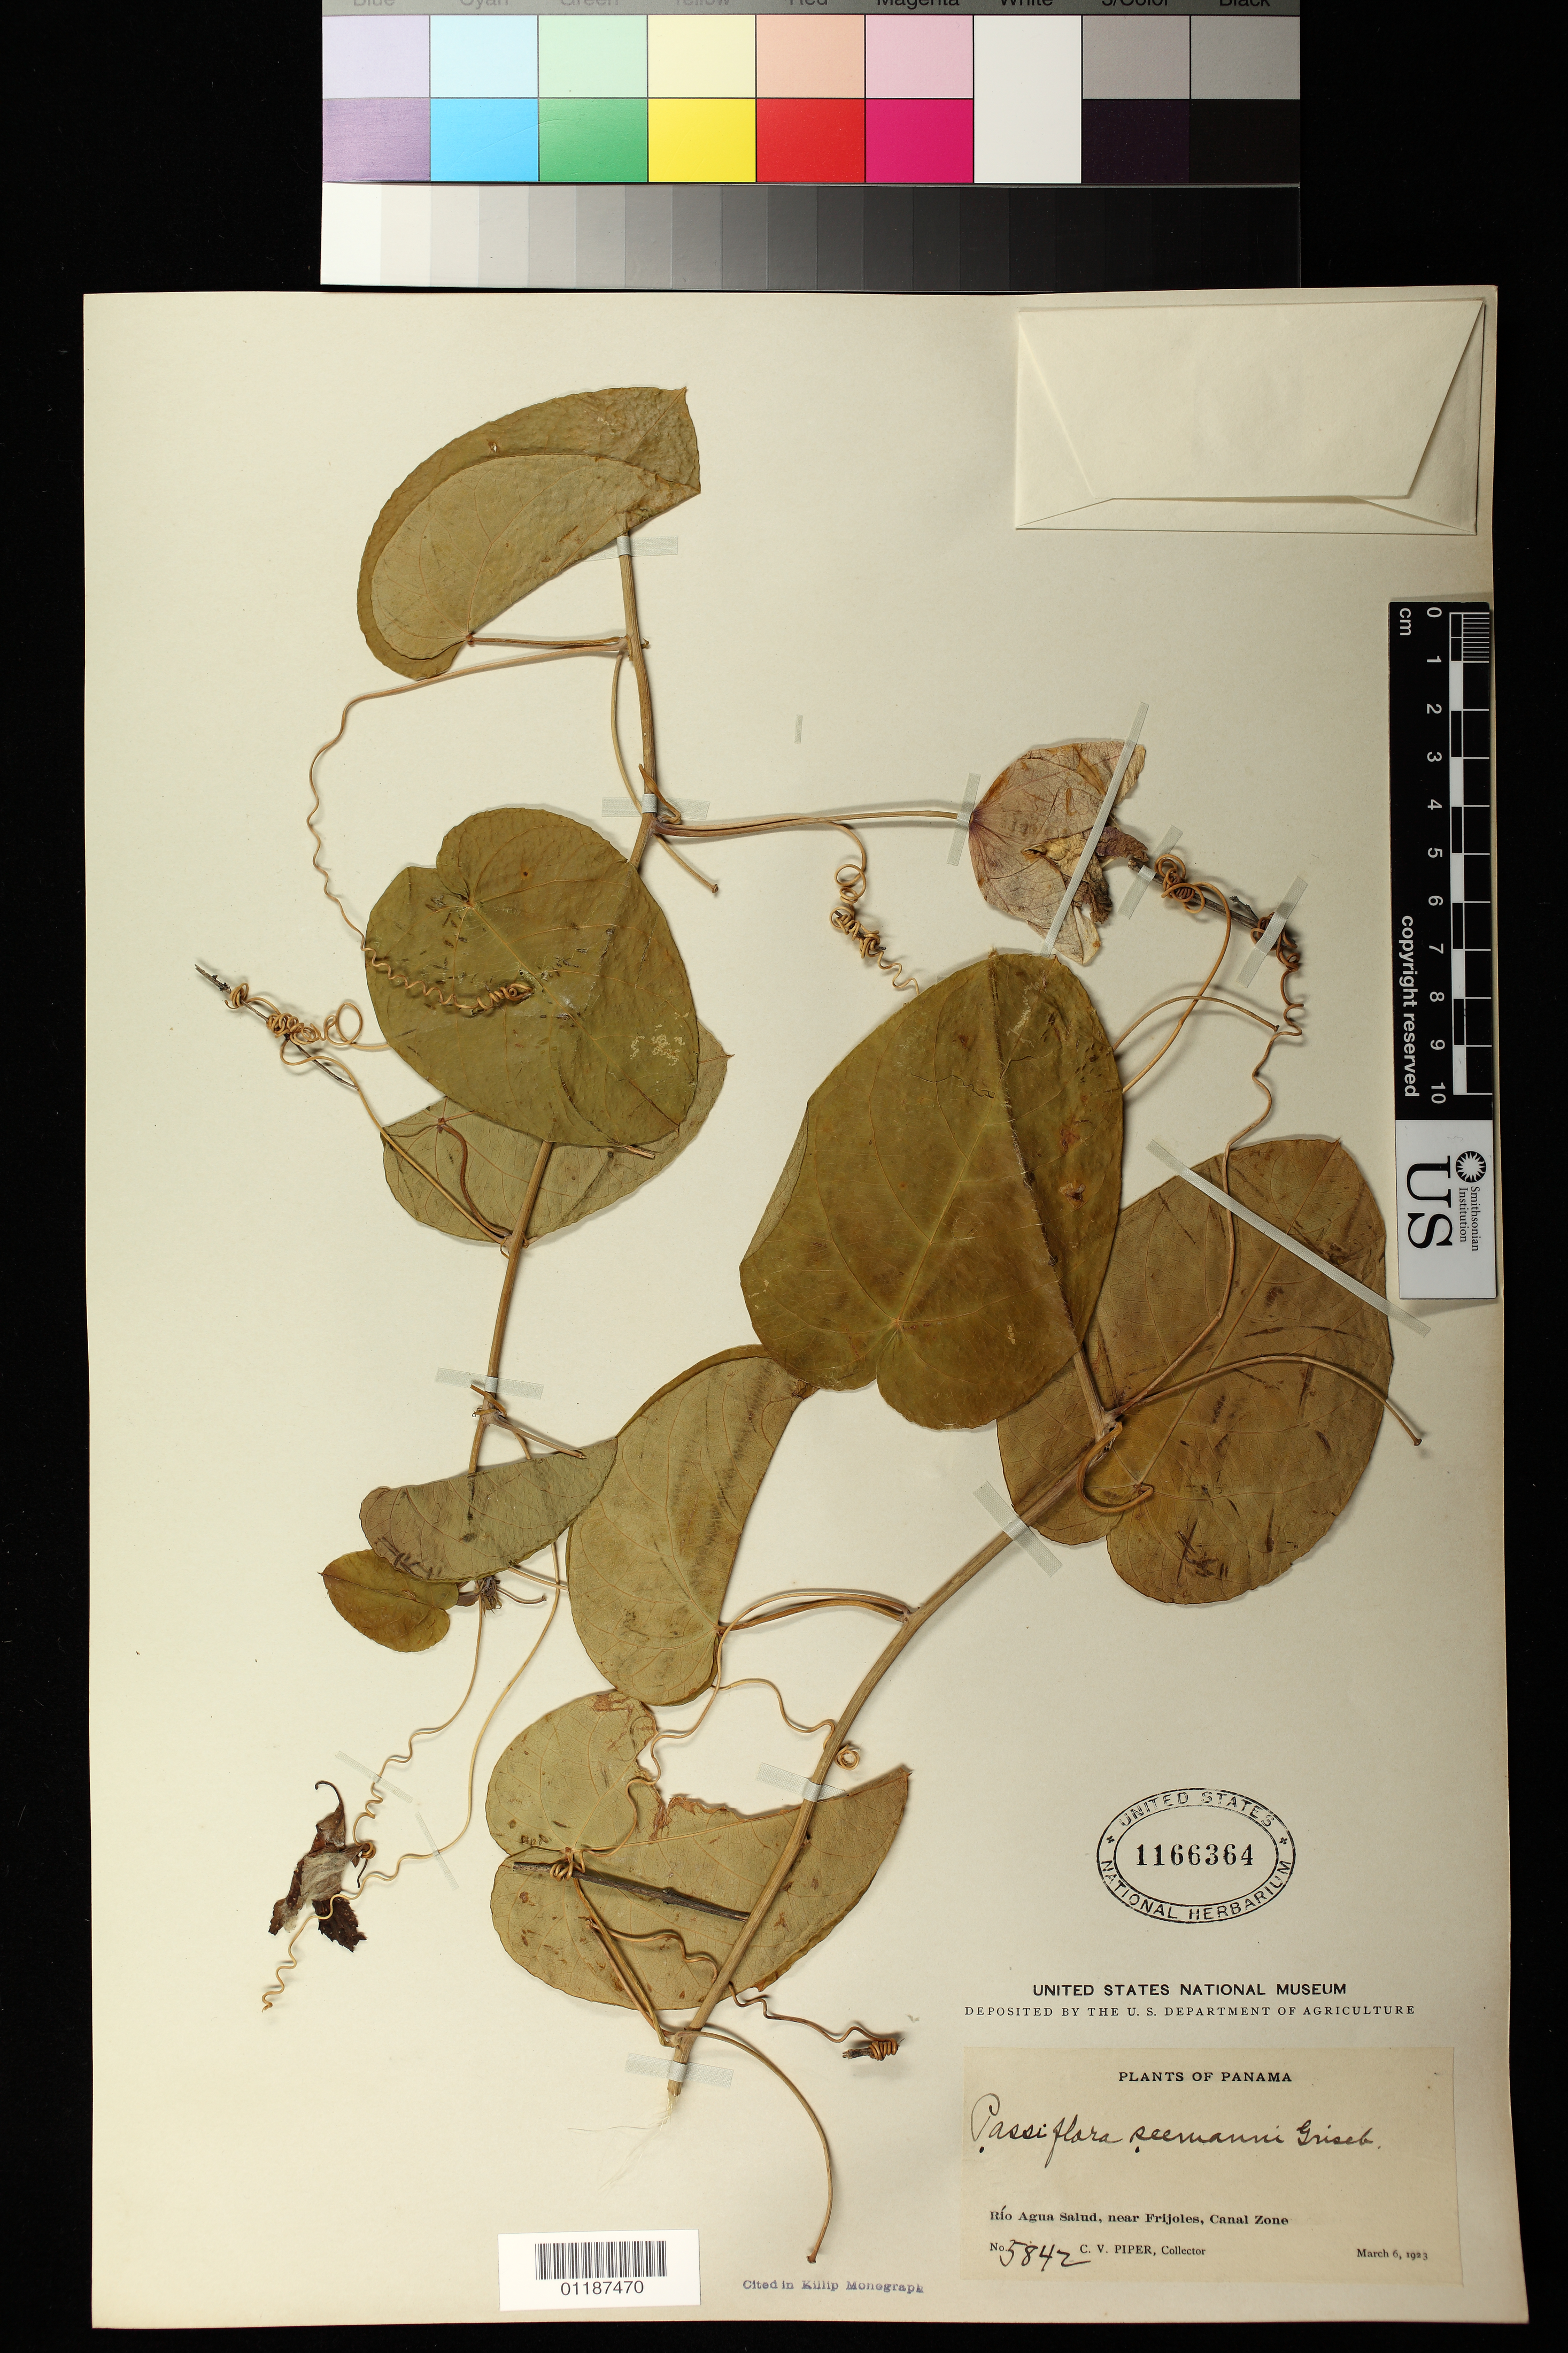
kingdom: Plantae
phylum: Tracheophyta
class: Magnoliopsida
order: Malpighiales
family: Passifloraceae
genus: Passiflora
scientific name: Passiflora seemannii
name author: Griseb.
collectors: C. V. Piper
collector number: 5842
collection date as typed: Mar 6 1923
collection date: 1923-03-06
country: Panama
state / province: Colón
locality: Rio Agua Salud, near Frijoles, Canal Zone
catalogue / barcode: US 1166364